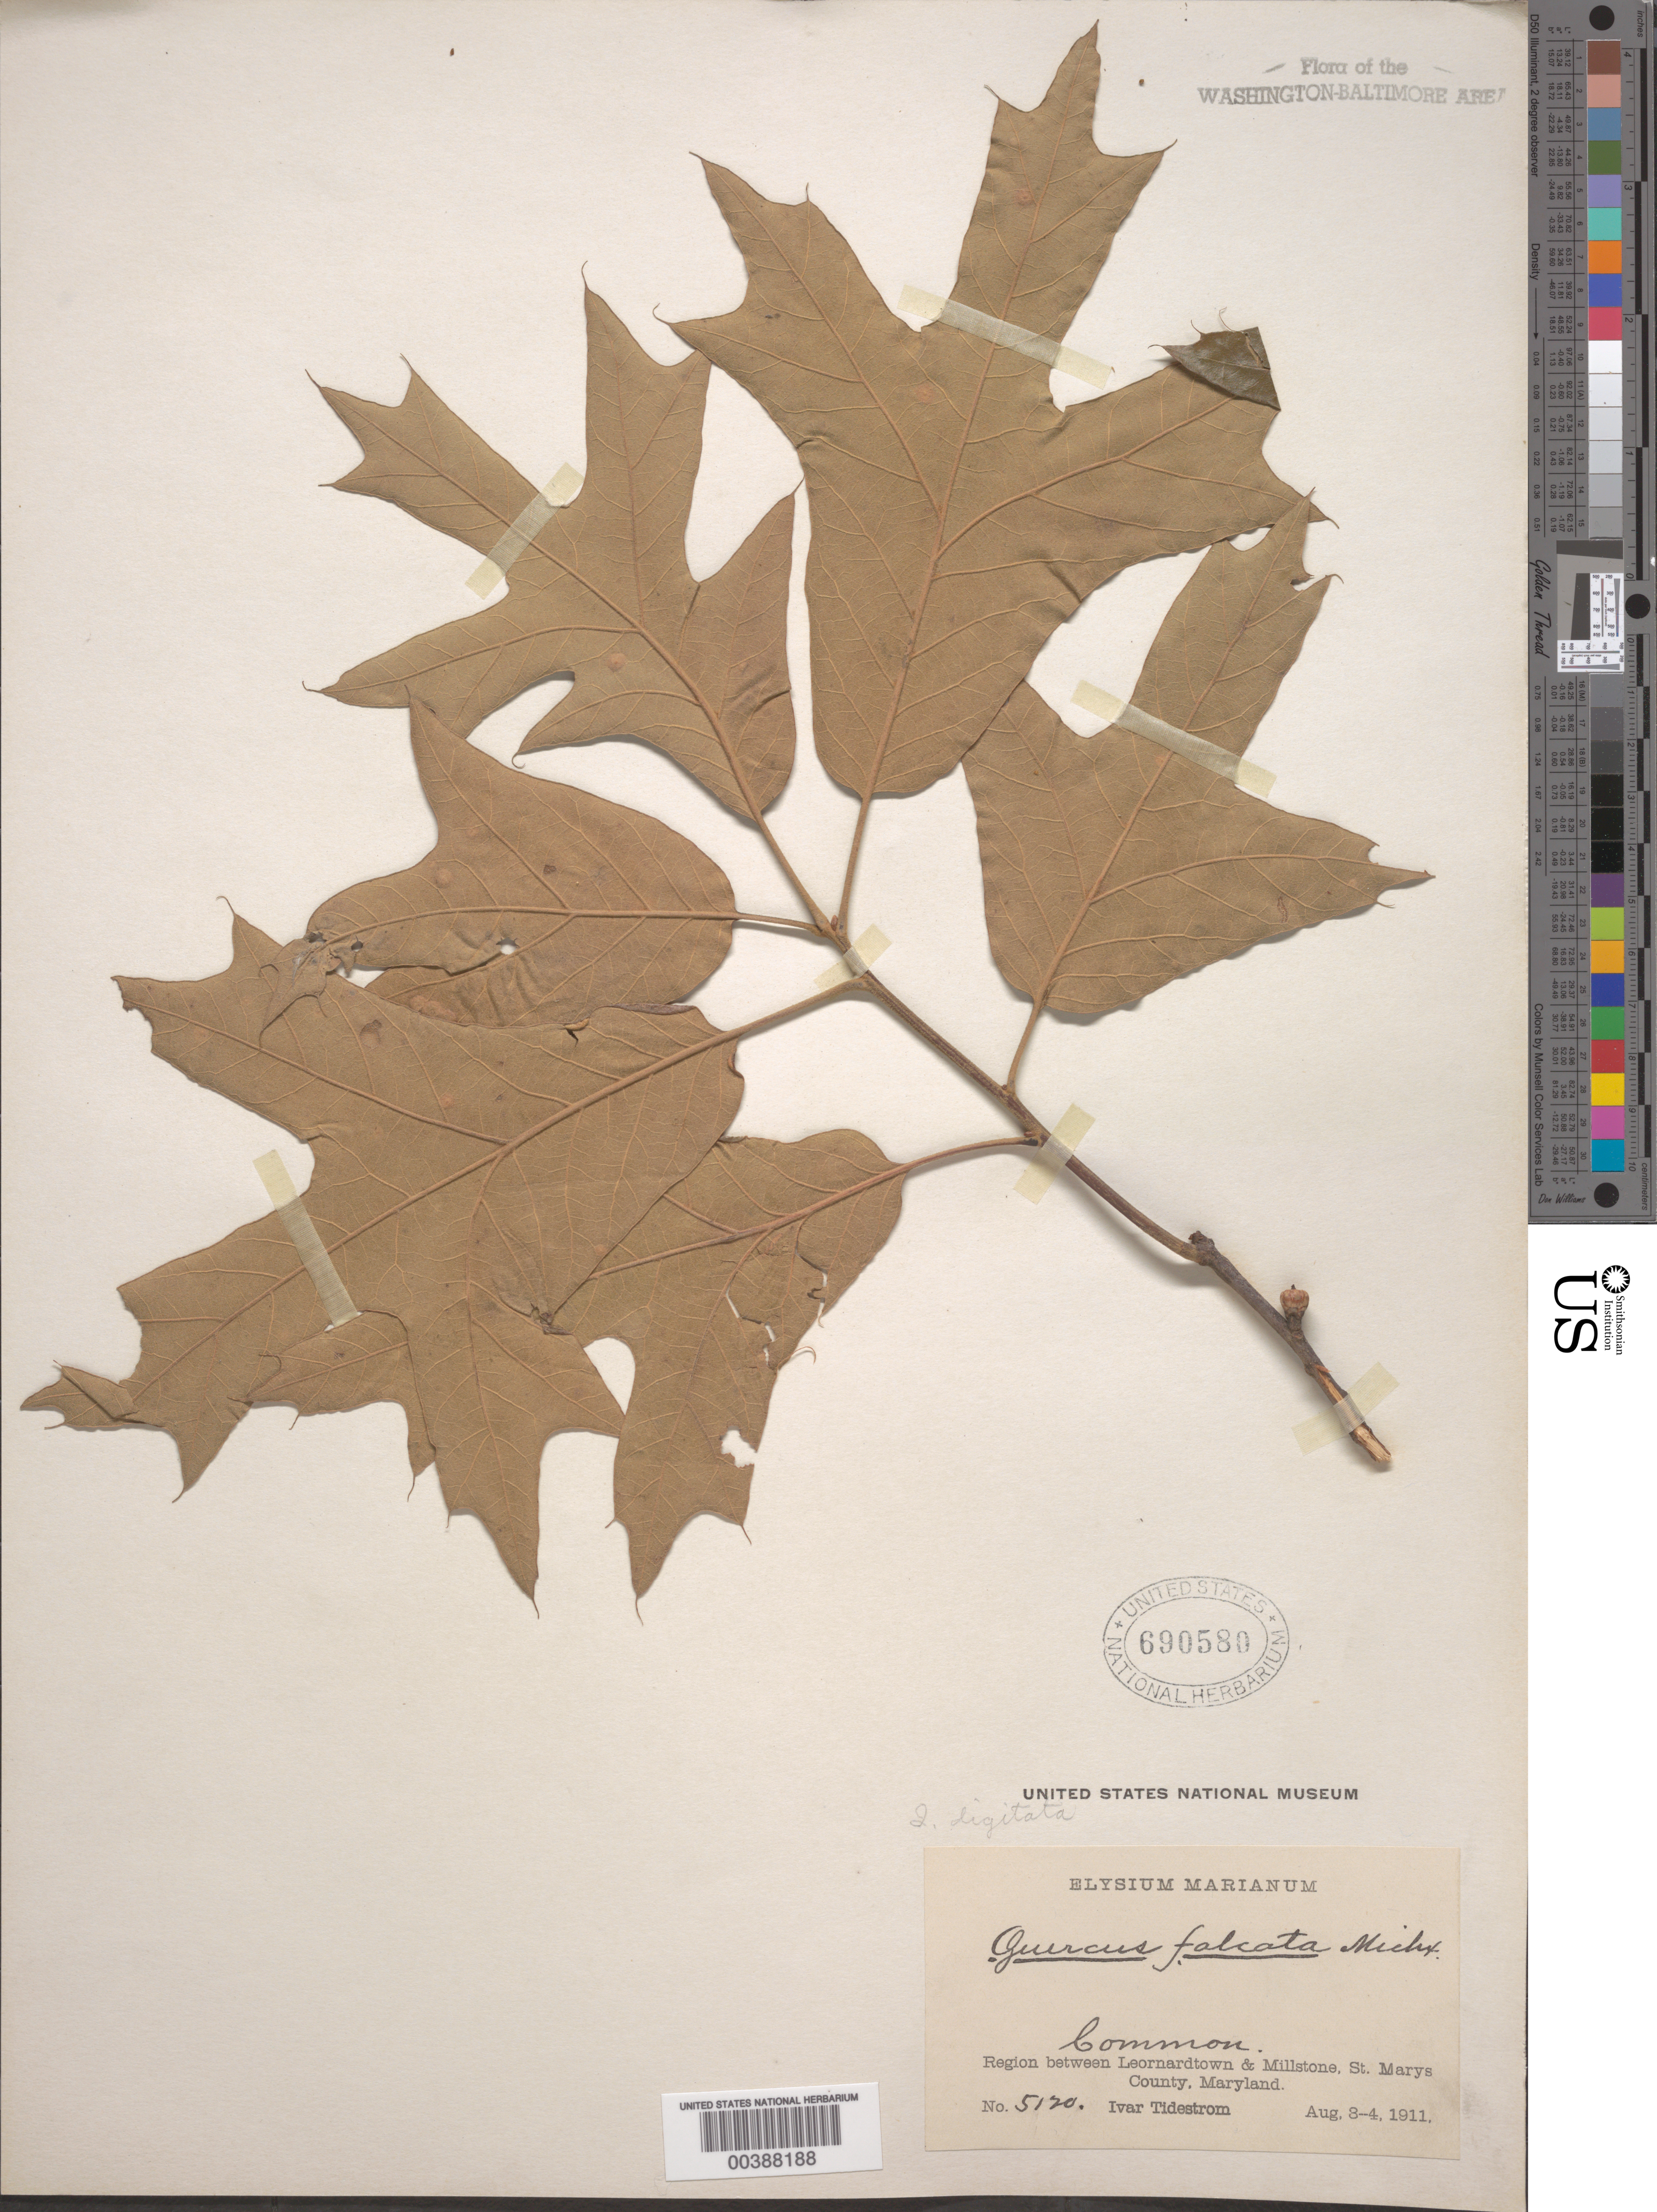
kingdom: Plantae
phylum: Tracheophyta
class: Magnoliopsida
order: Fagales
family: Fagaceae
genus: Quercus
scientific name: Quercus falcata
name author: Michx.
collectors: I. F. Tidestrom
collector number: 5120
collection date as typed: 03 Aug 1911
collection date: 1911-08-03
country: United States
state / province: Maryland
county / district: St. Mary's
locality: Between Leonardtown and Millstone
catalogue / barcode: US 690580